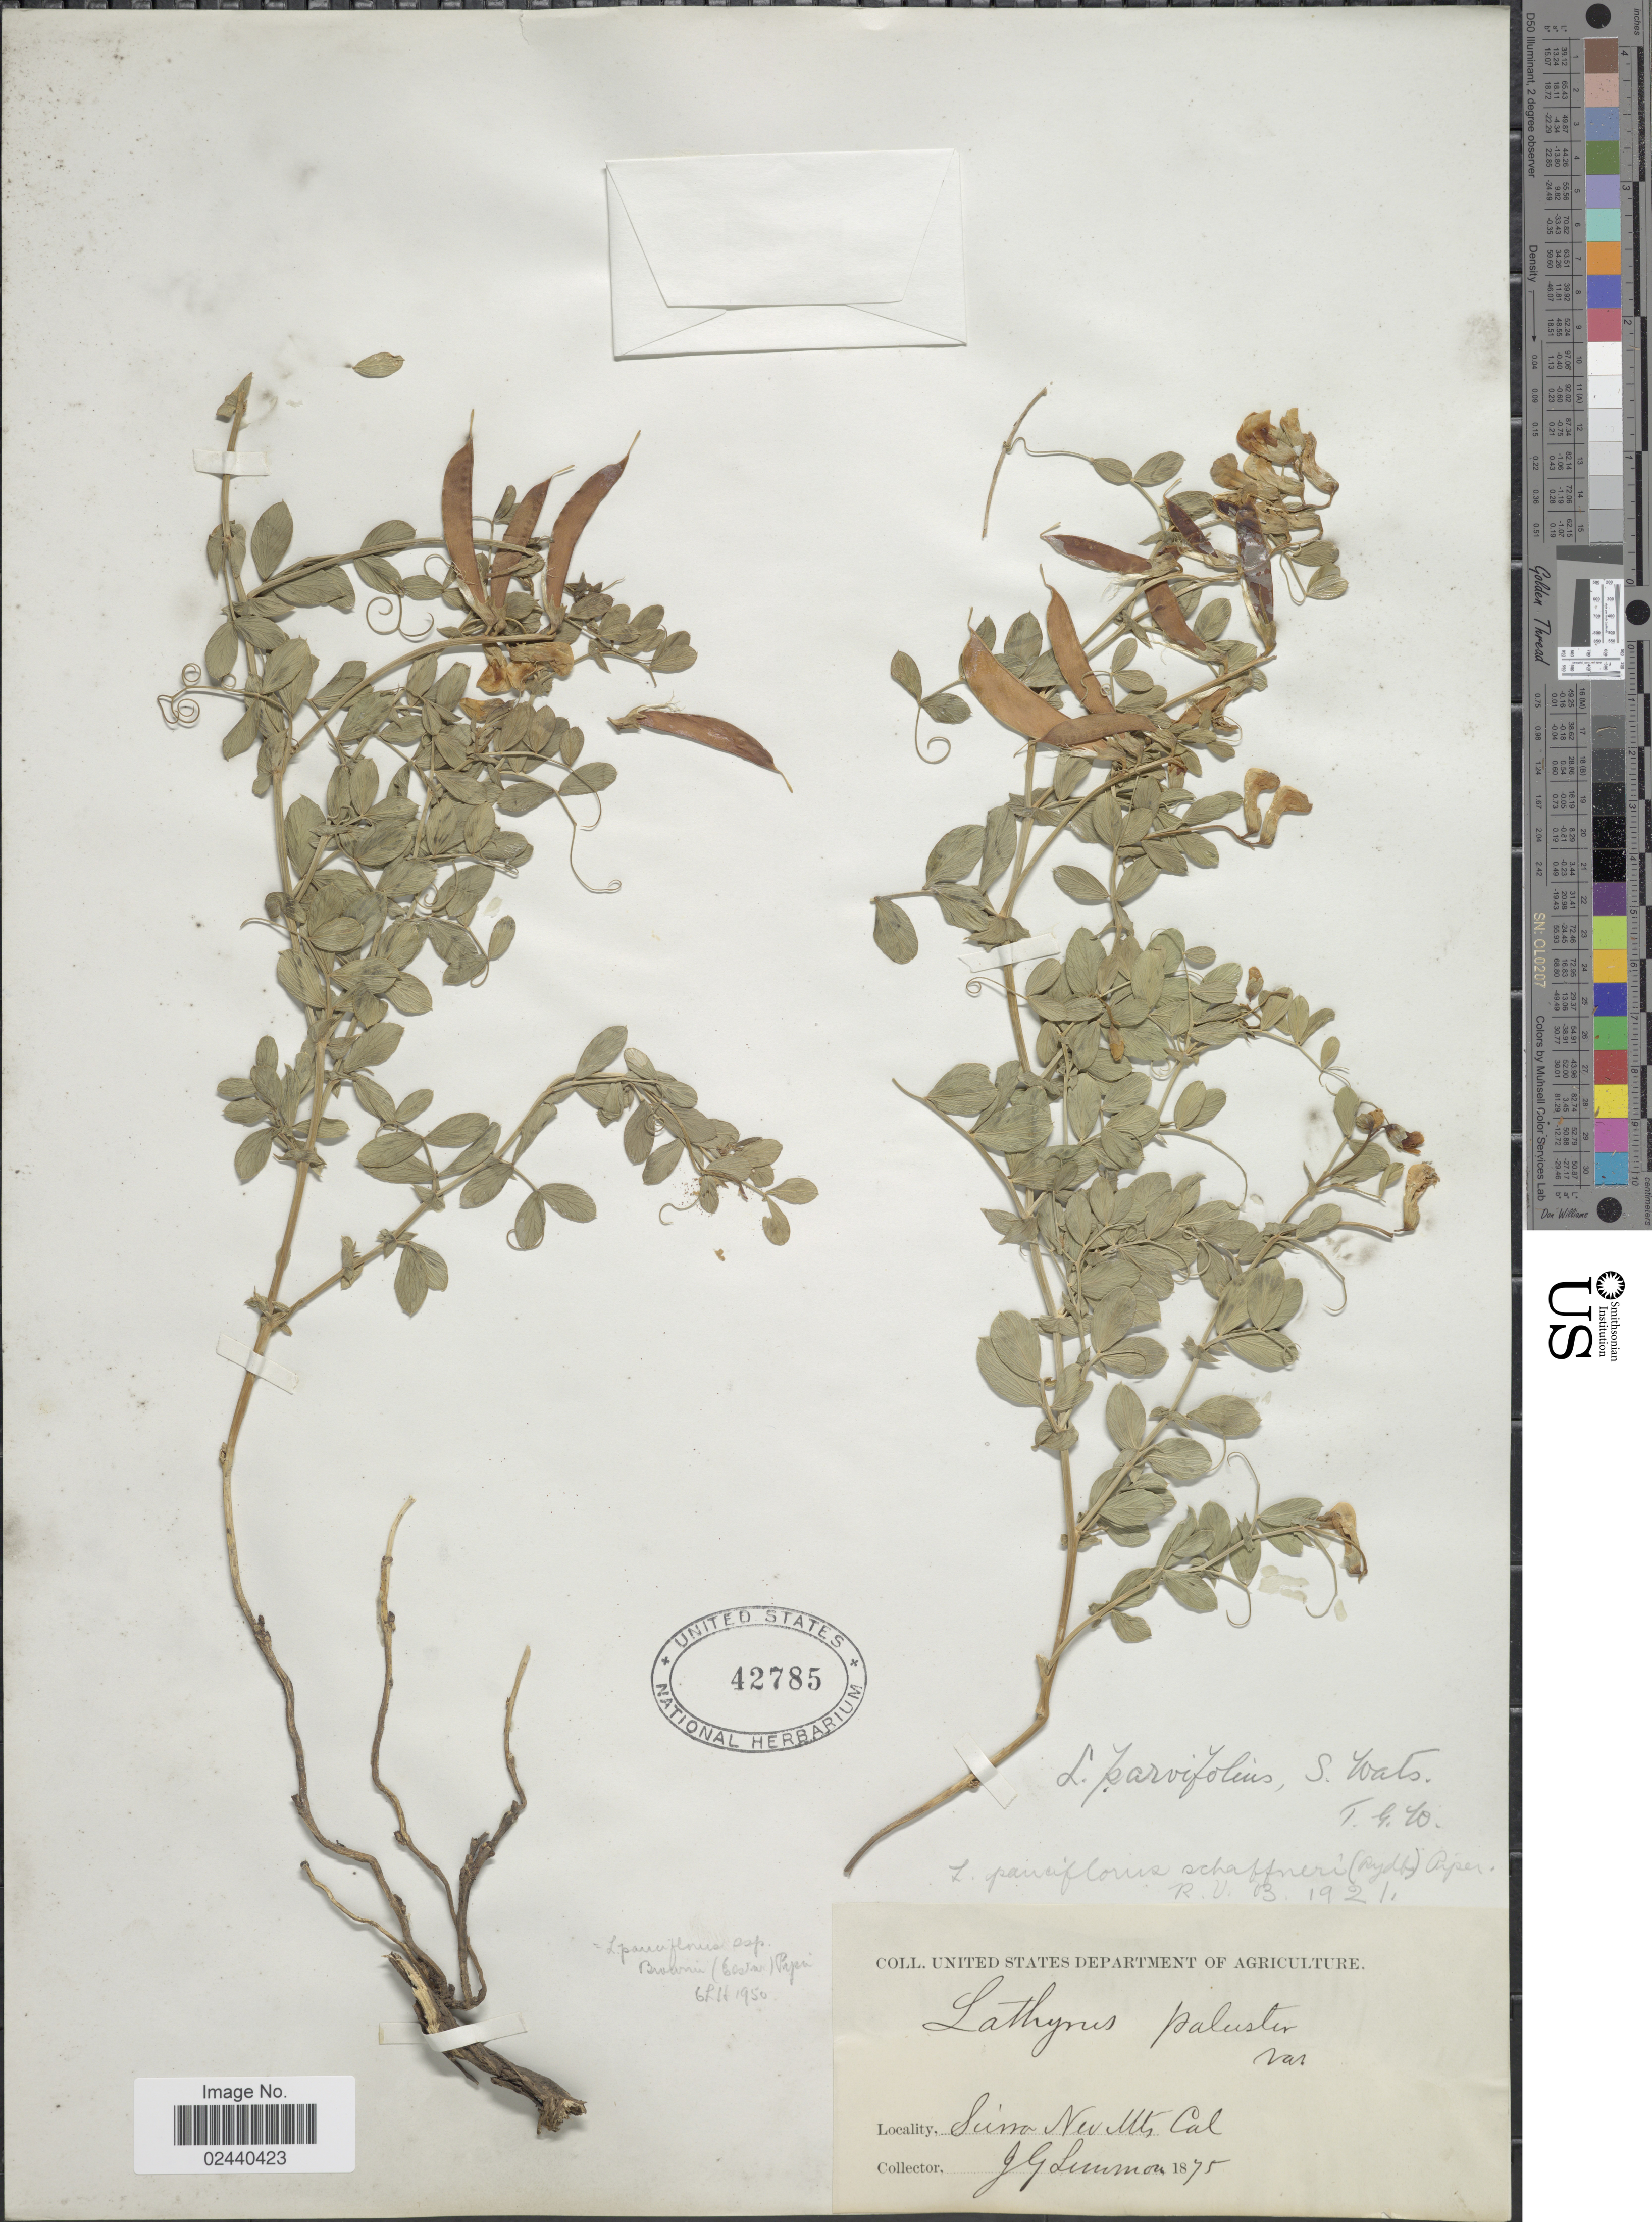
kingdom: Plantae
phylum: Tracheophyta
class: Magnoliopsida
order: Fabales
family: Fabaceae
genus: Lathyrus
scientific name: Lathyrus brownii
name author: Eastw.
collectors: J. Lemmon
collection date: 1875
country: United States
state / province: California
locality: Sierra Nev. Mts.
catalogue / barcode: US 42785